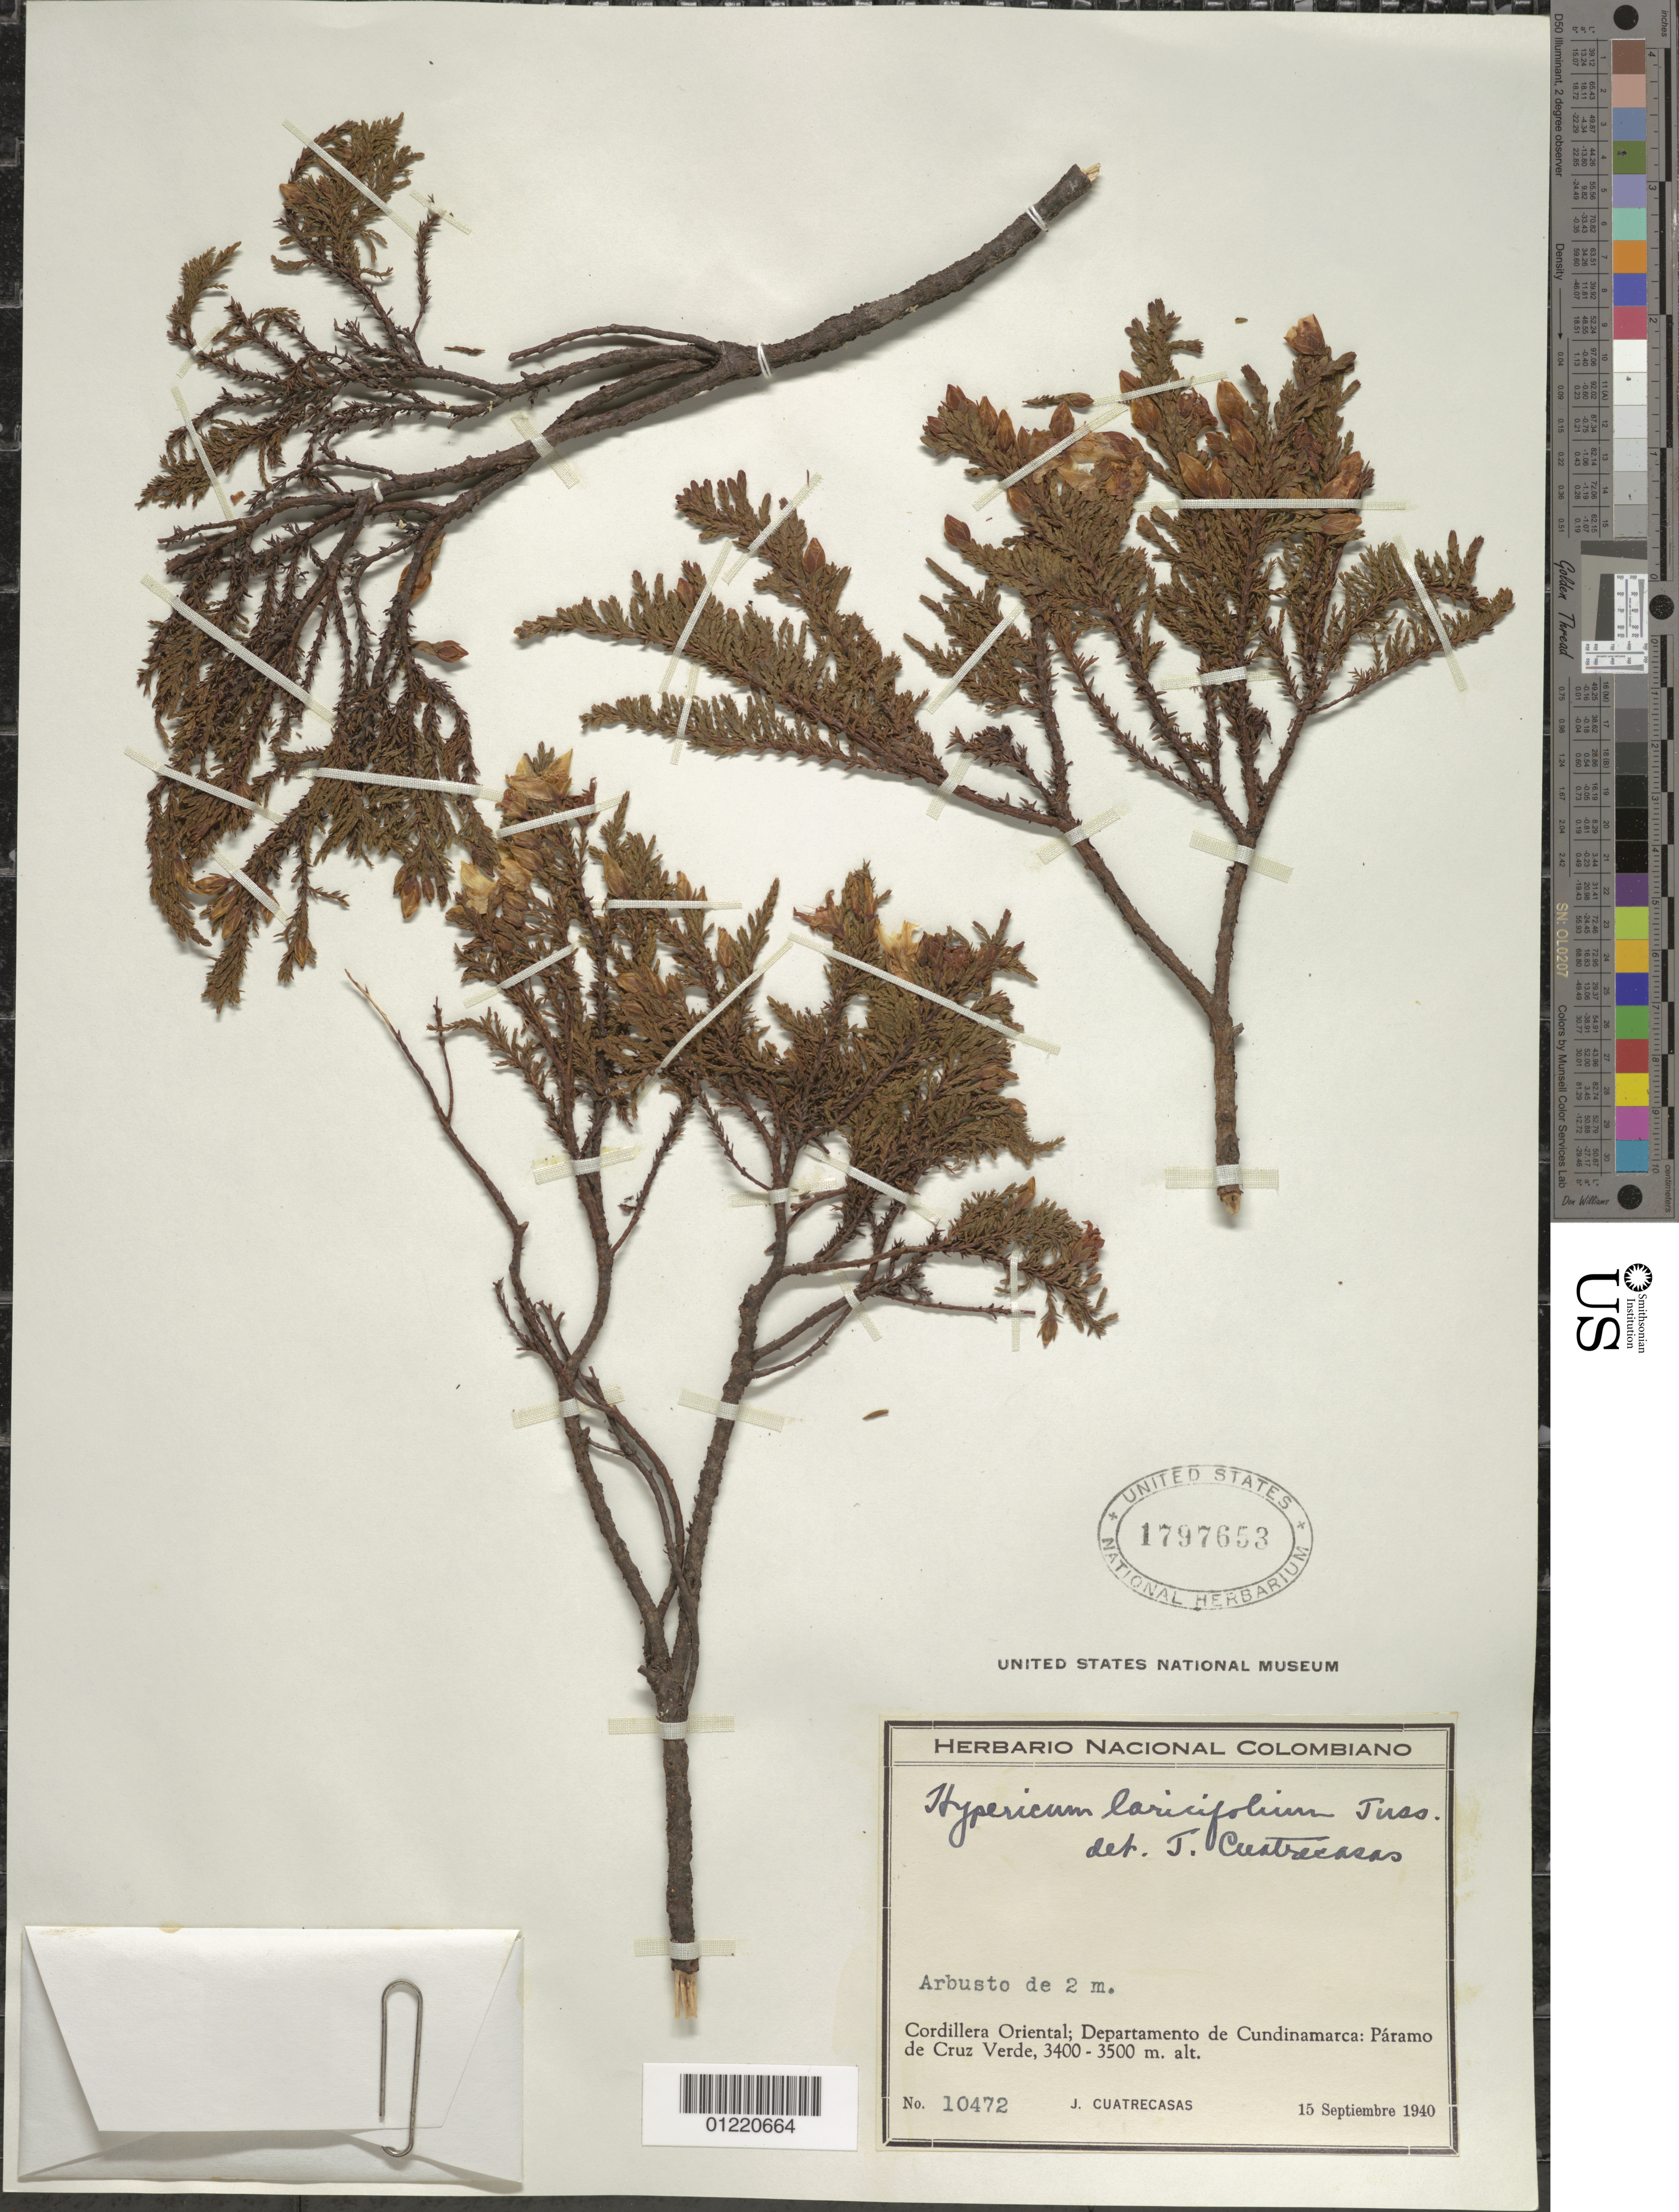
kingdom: Plantae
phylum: Tracheophyta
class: Magnoliopsida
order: Malpighiales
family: Hypericaceae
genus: Hypericum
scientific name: Hypericum laricifolium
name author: Juss.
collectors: J. Cuatrecasas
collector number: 10472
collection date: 1940-09-15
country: Colombia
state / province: Cundinamarca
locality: Cordillera Oriental: Paramo de Cruz Verde.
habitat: Paramo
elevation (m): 3400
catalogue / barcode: US 1797653